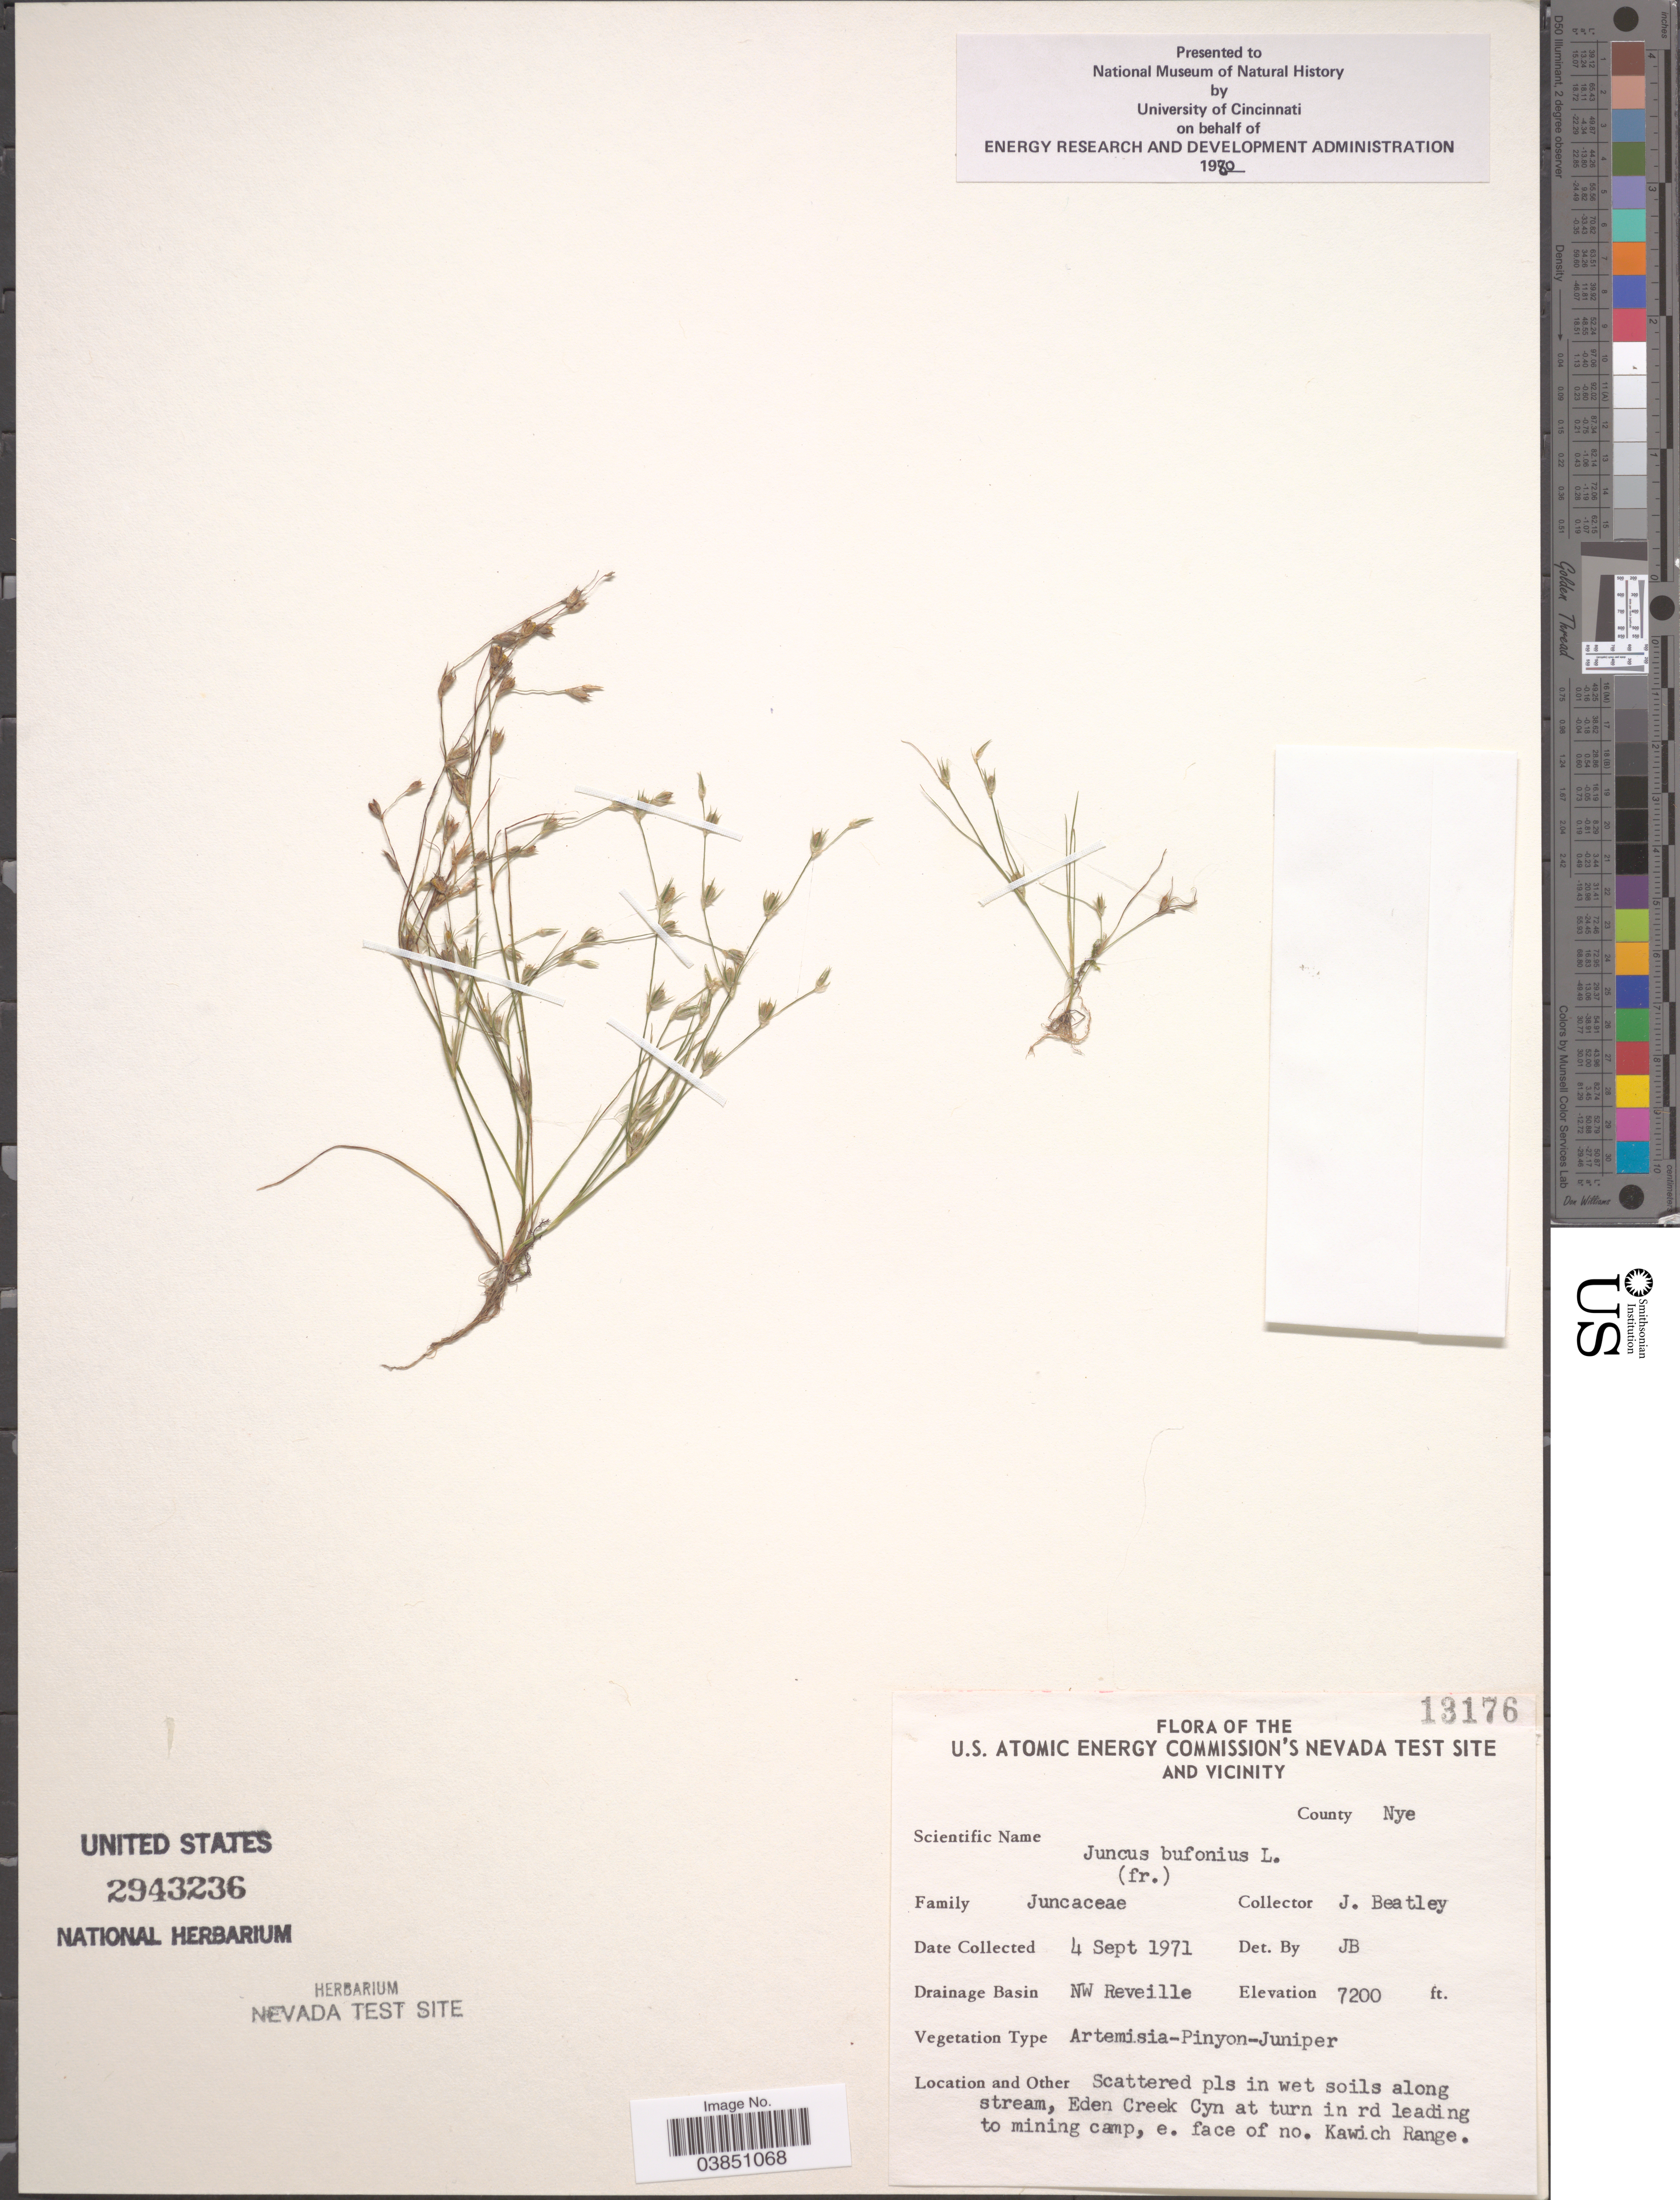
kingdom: Plantae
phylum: Tracheophyta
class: Liliopsida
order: Poales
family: Juncaceae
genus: Juncus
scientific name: Juncus bufonius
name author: L.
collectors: J. C. Beatley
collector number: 13176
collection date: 1971-09-04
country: United States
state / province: Nevada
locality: U.S. Atomic Energy Commission's Nevada Test Site and Vicinity. County Nye. Drainage Basin NW Reveille. Eden Creek Cyn at turn in rd leading to mining camp, e. face of no. Kawich Range.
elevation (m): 2195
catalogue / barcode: US 2943236